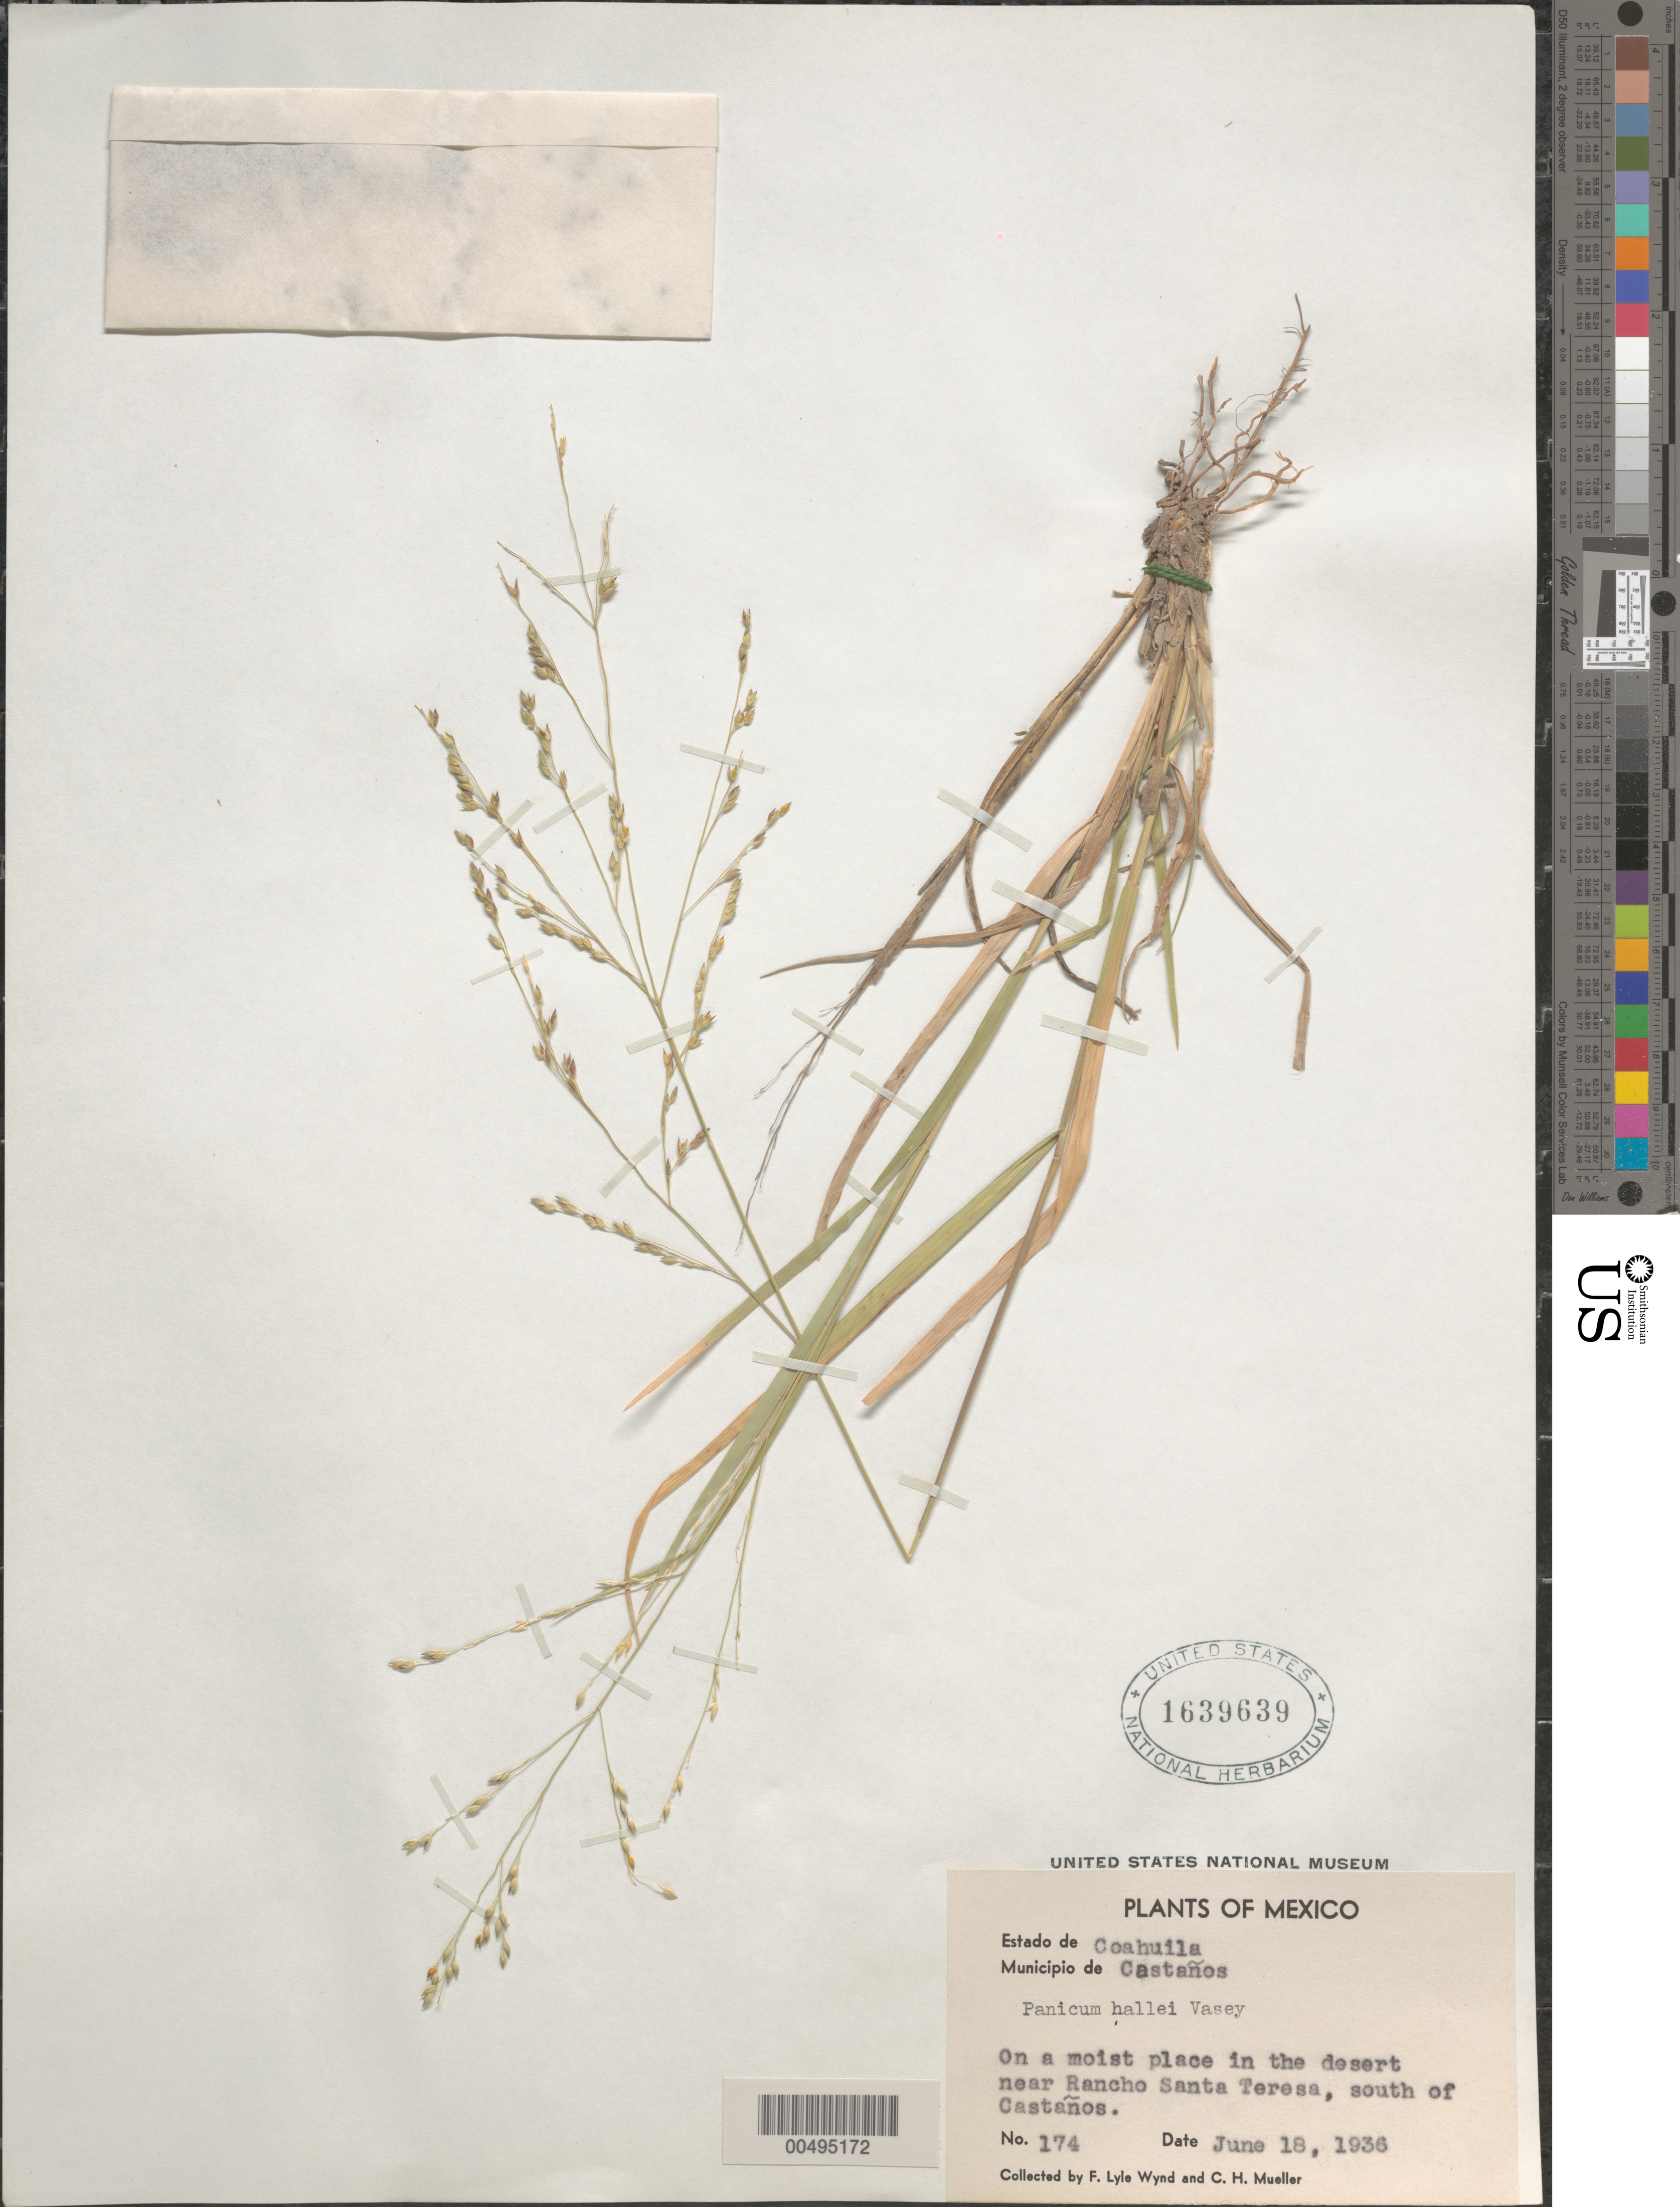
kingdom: Plantae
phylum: Tracheophyta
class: Liliopsida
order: Poales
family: Poaceae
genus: Panicum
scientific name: Panicum hallii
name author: Vasey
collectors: F. L. Wynd & C. H. Muller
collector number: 174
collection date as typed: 18 Jun 1936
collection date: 1936-06-18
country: Mexico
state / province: Coahuila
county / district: Castaños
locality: Near Rancho Santa Teresa, S of Castaños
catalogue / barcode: US 1639639